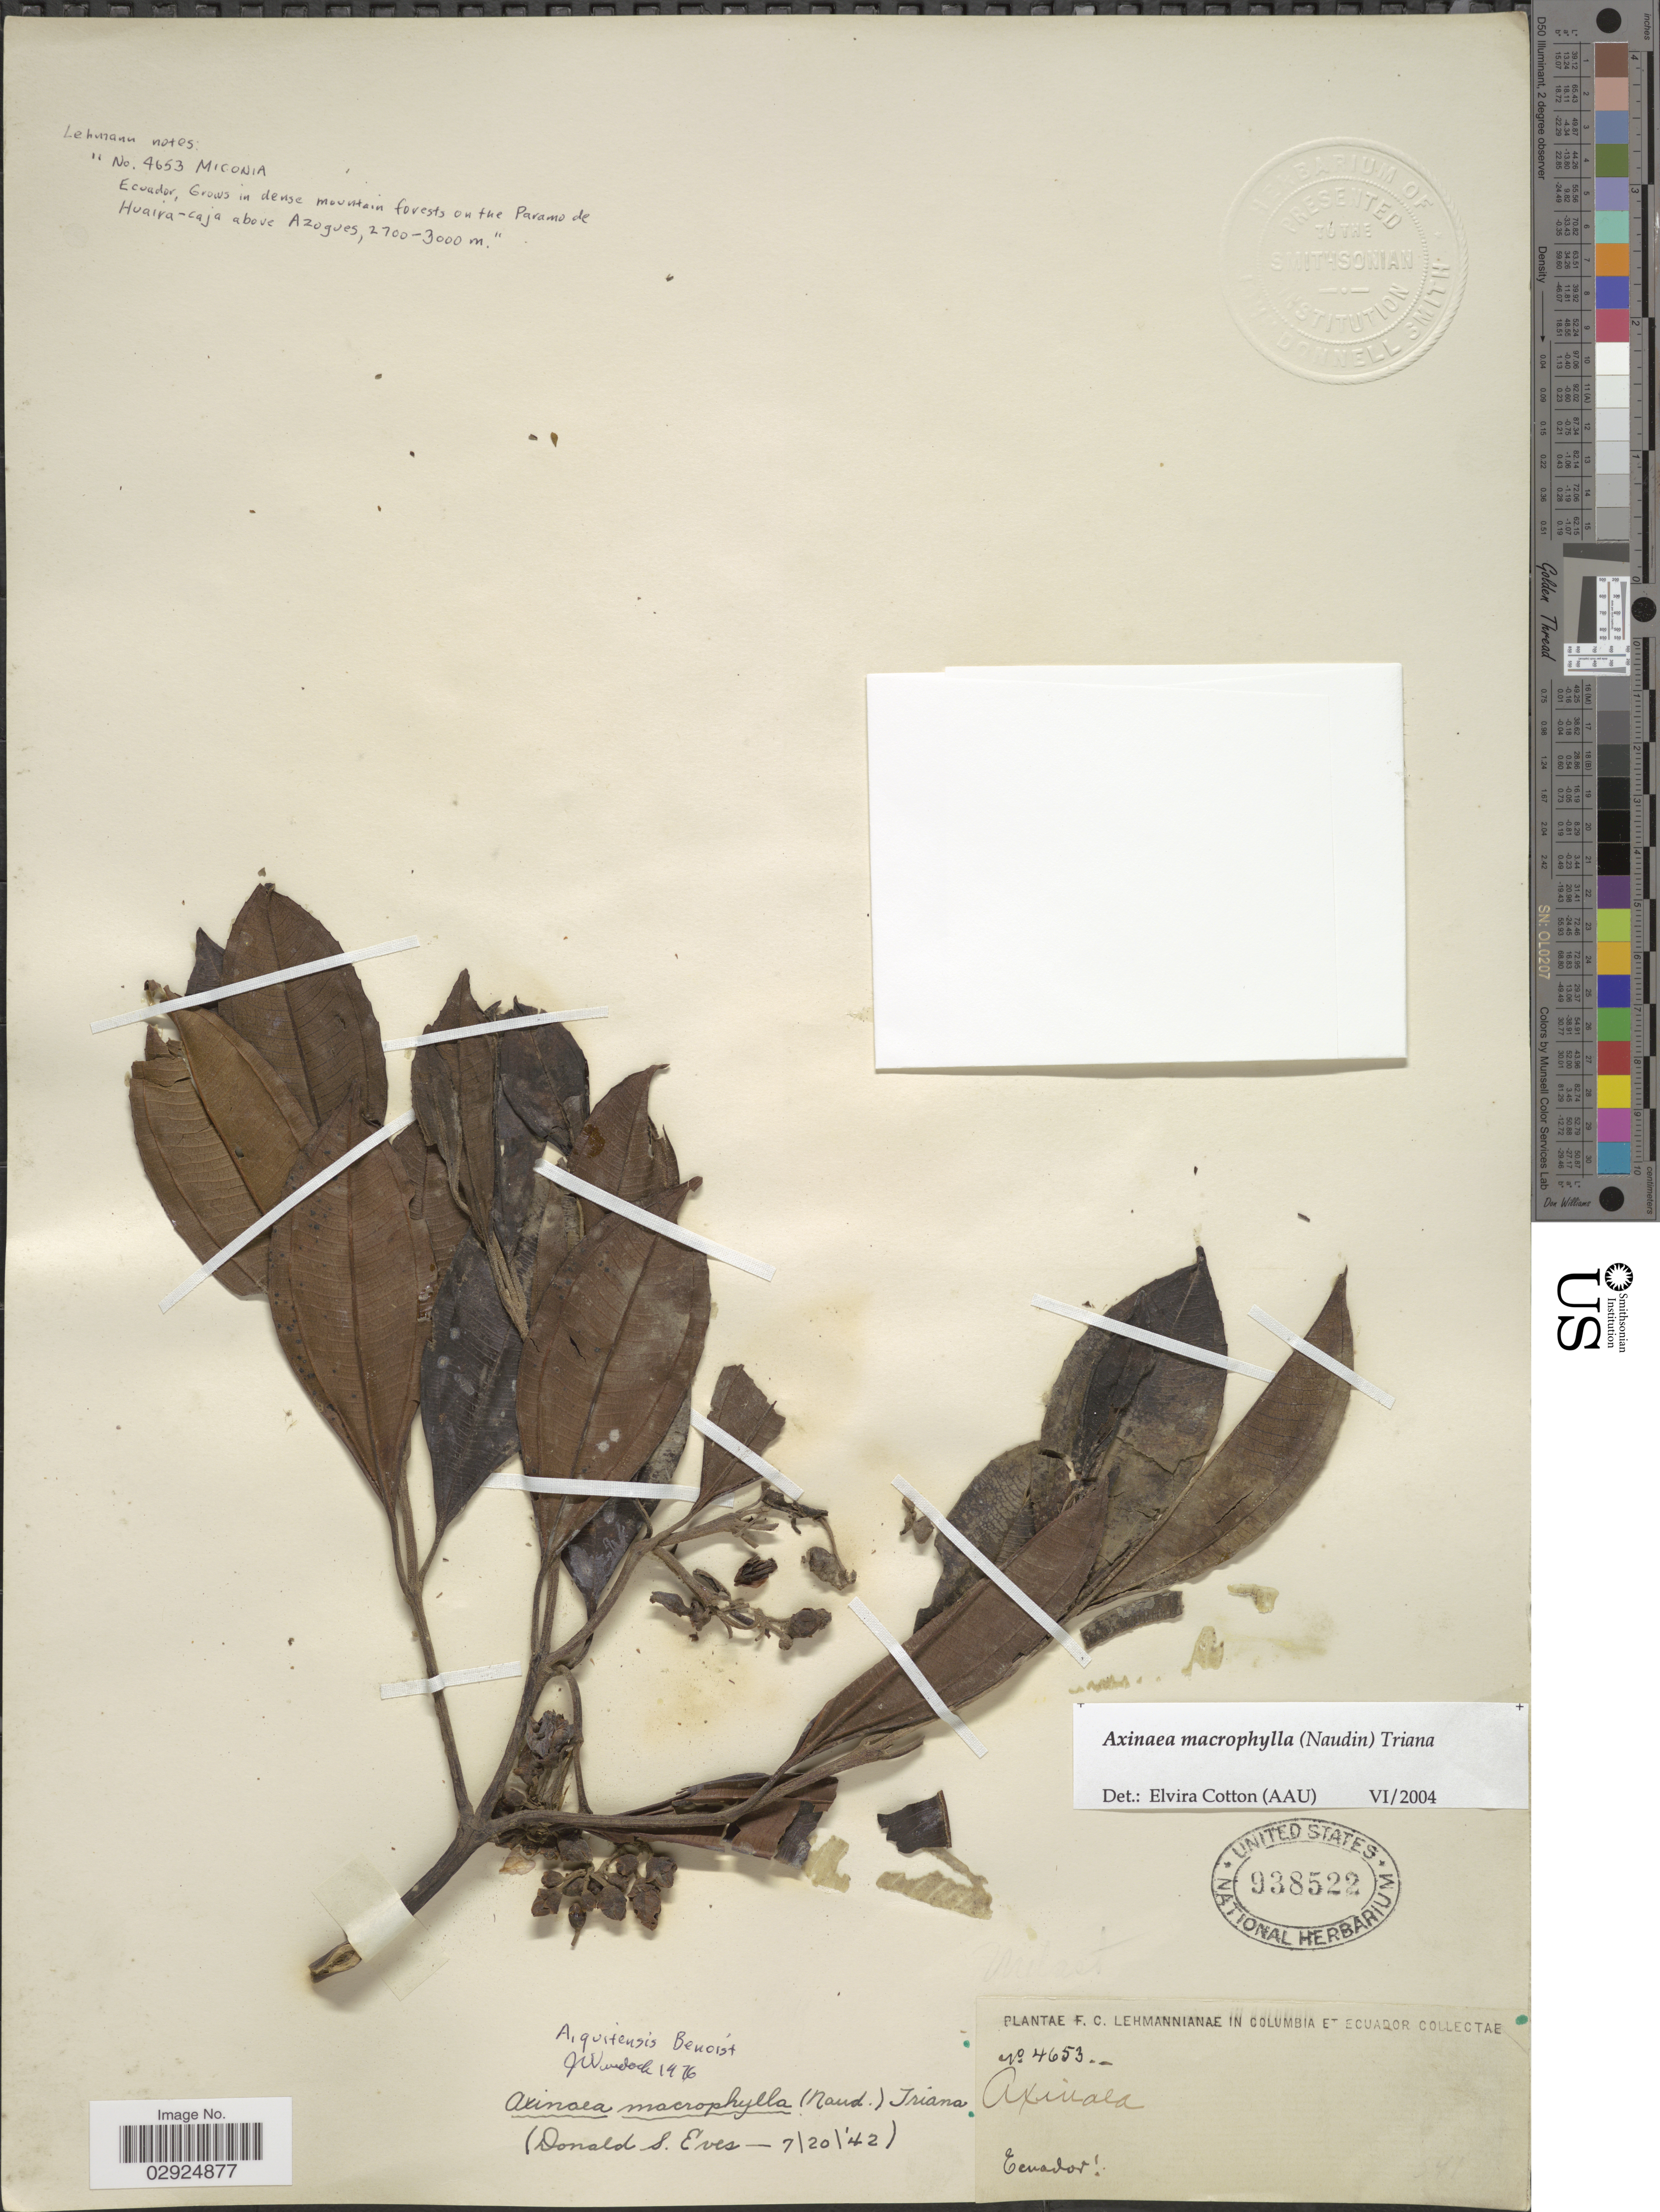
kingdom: Plantae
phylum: Tracheophyta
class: Magnoliopsida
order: Myrtales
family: Melastomataceae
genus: Axinaea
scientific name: Axinaea macrophylla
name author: (Naudin) Triana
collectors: F. C. Lehmann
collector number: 4653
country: Ecuador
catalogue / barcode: US 938522